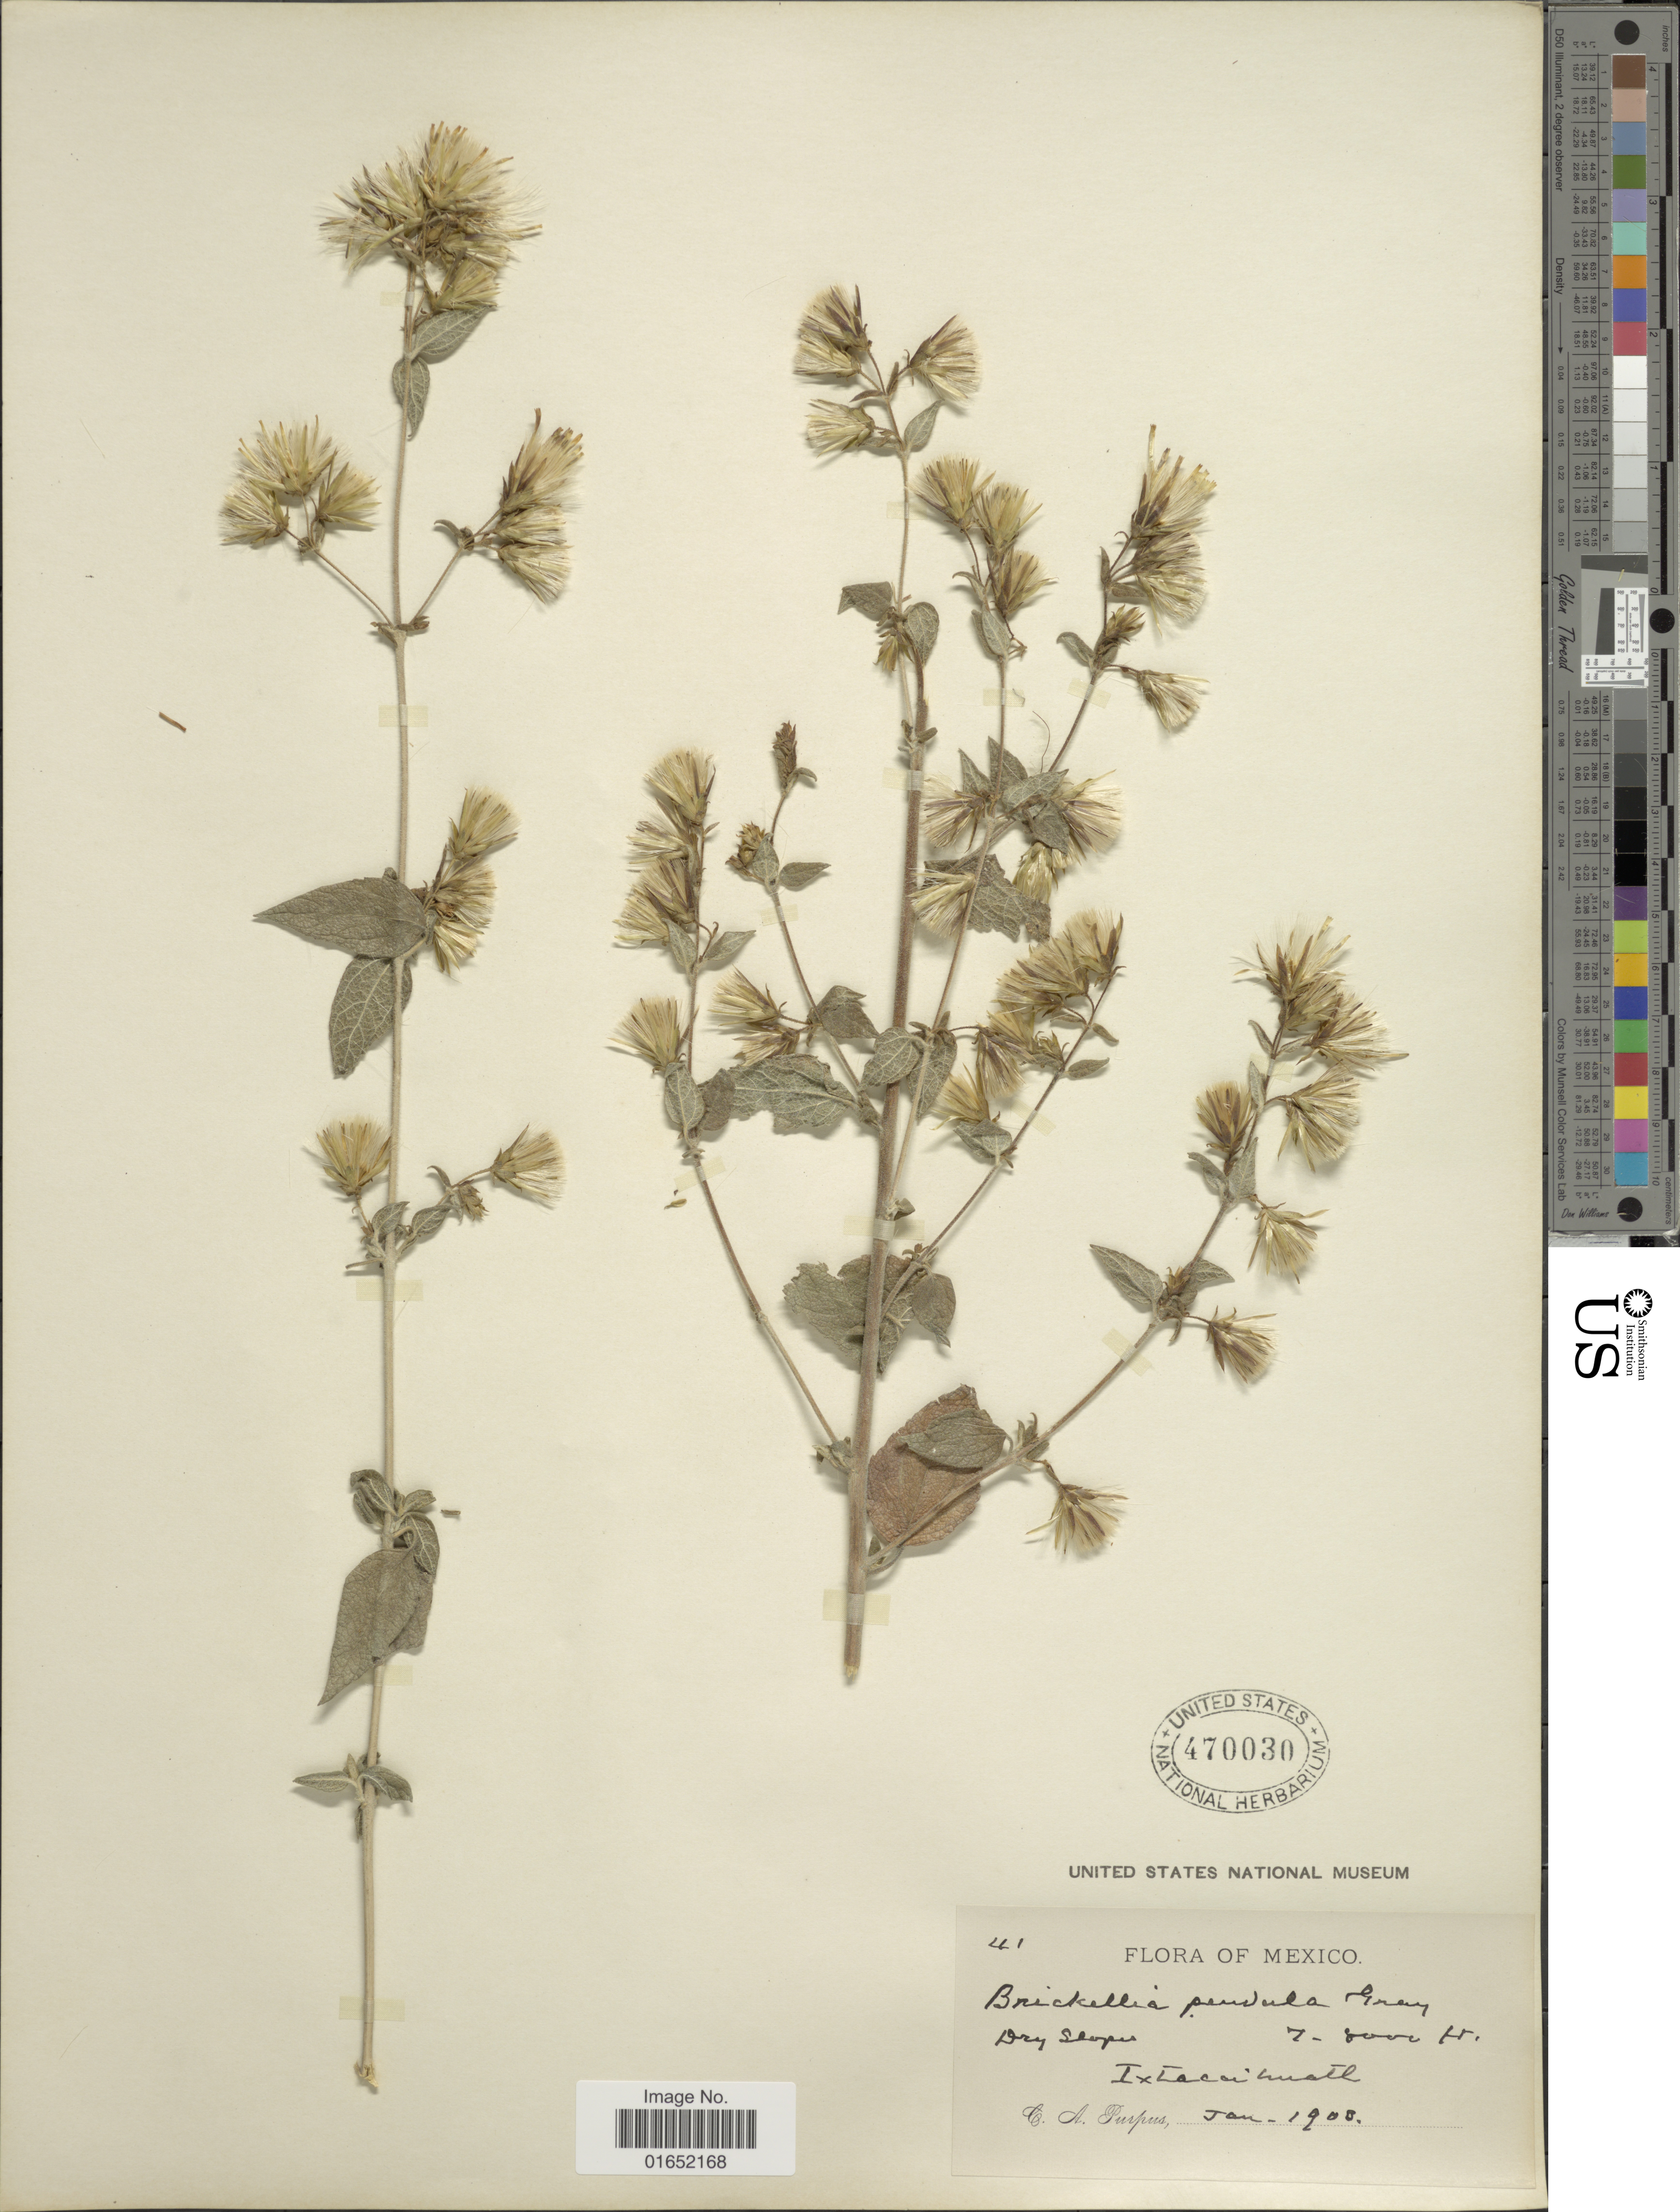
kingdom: Plantae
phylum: Tracheophyta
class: Magnoliopsida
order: Asterales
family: Asteraceae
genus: Brickellia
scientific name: Brickellia pendula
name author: (Schrad.) A. Gray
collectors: C. A. Purpus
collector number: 41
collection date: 1900-01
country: Mexico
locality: Dry slopes, Ixtacaihuatl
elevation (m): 2134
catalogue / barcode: US 470030